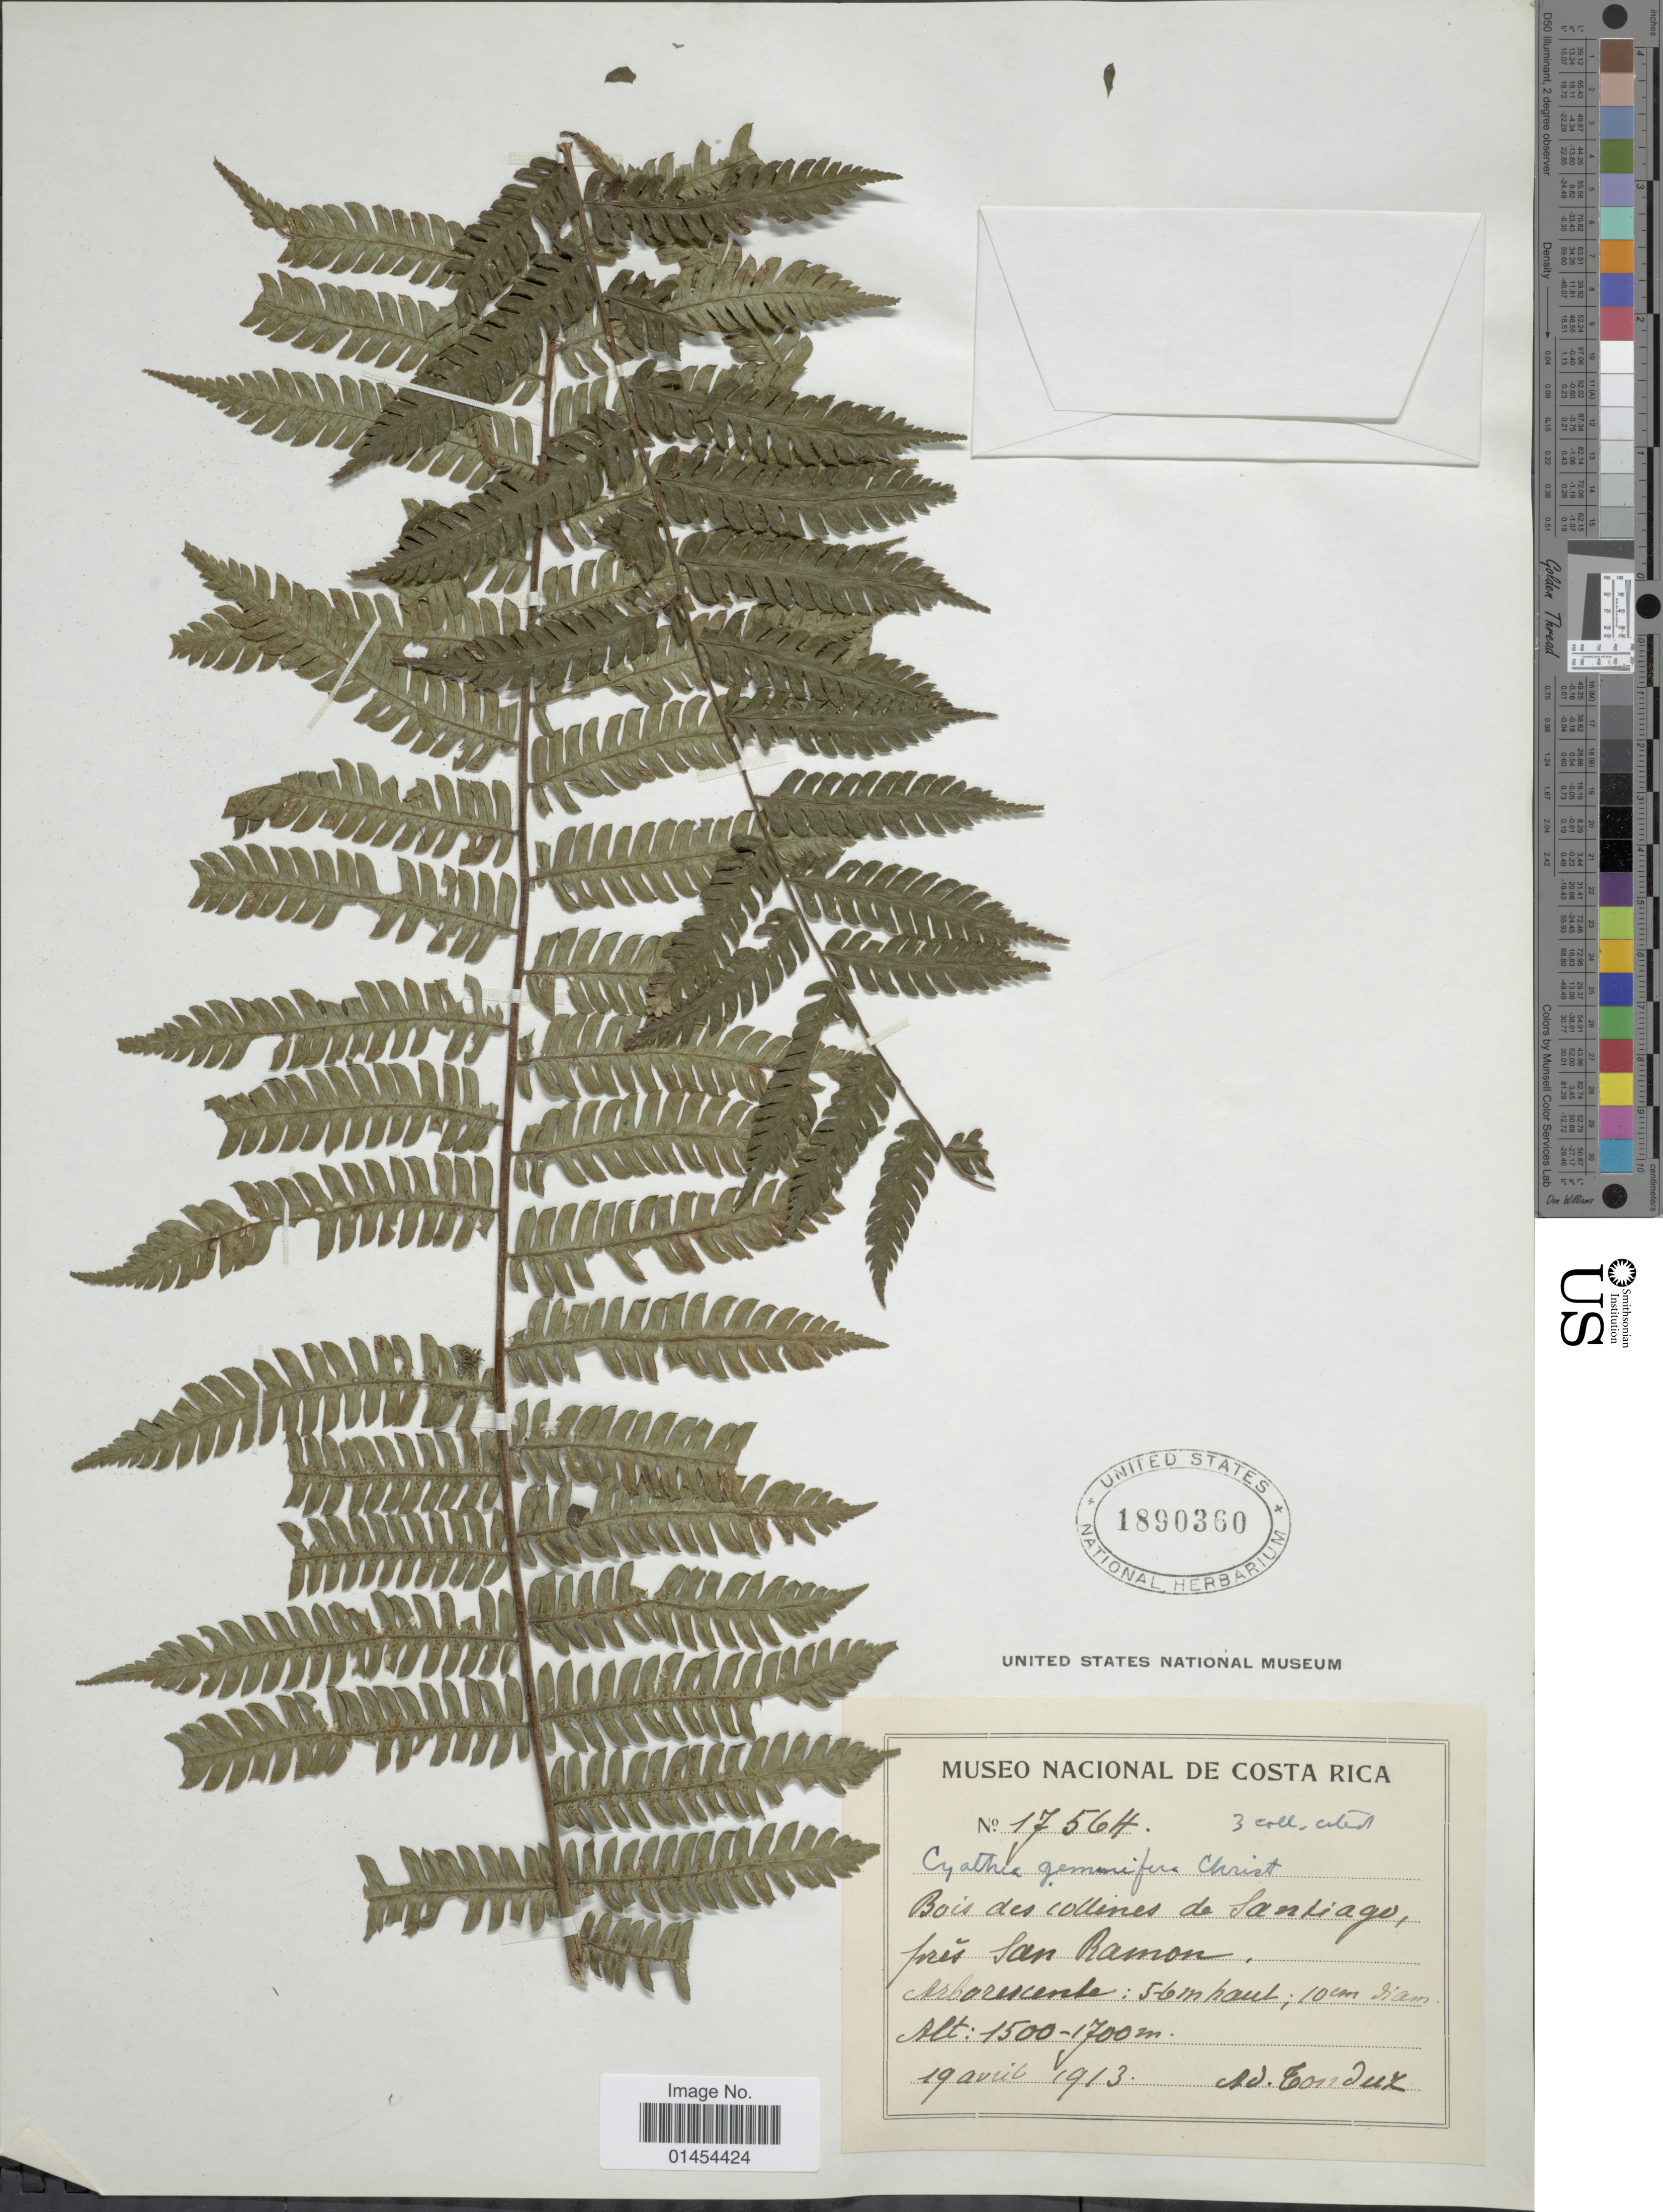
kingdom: Plantae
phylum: Tracheophyta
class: Polypodiopsida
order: Cyatheales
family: Cyatheaceae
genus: Alsophila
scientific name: Alsophila firma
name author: (Baker) D.S. Conant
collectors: A. Tonduz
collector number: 17564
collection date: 1913-04-19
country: Costa Rica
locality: Bois de collines de Santiago, près San Ramon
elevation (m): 1500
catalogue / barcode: US 1890360